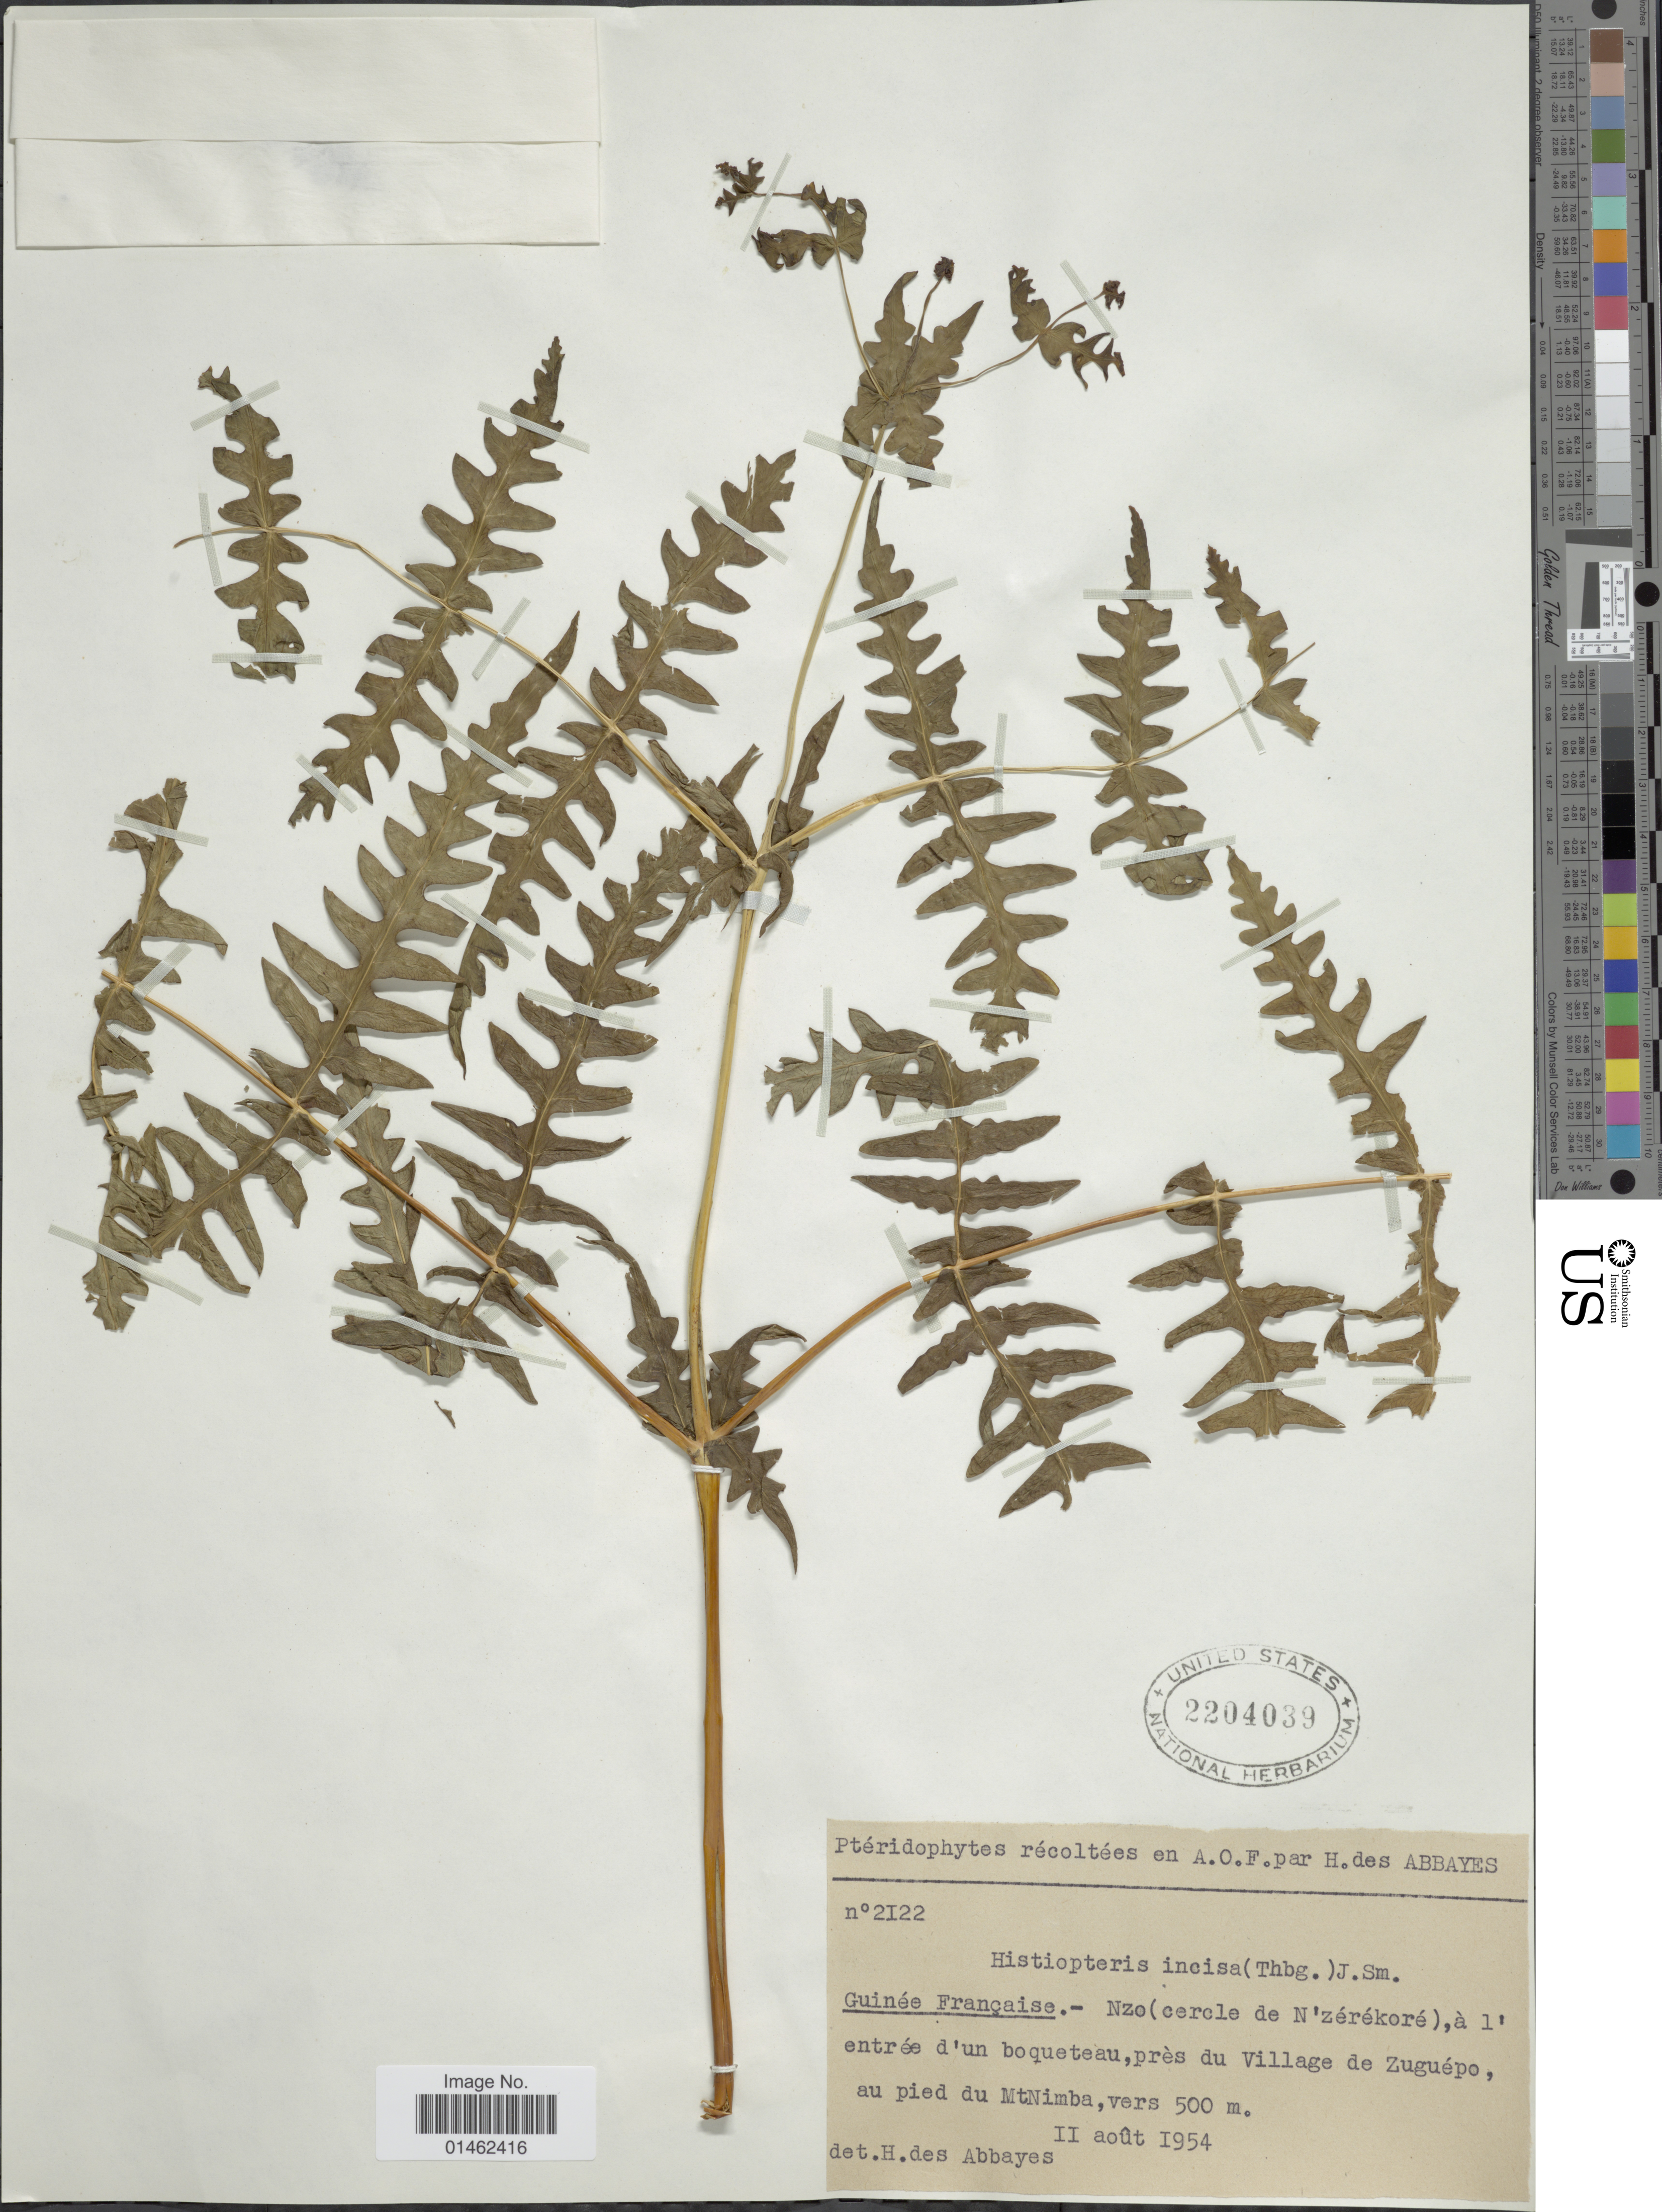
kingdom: Plantae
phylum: Tracheophyta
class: Polypodiopsida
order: Polypodiales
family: Dennstaedtiaceae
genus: Histiopteris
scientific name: Histiopteris incisa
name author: (Thunb.) J. Sm.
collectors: H. R. Abbayes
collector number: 2122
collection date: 1954-08-02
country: French Guiana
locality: Nzo (cercle de N'zérékoré(, à l'entrée d'un boquteau, près du Village de Zuguépo, au pied du MtNimba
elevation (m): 500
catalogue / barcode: US 2204039